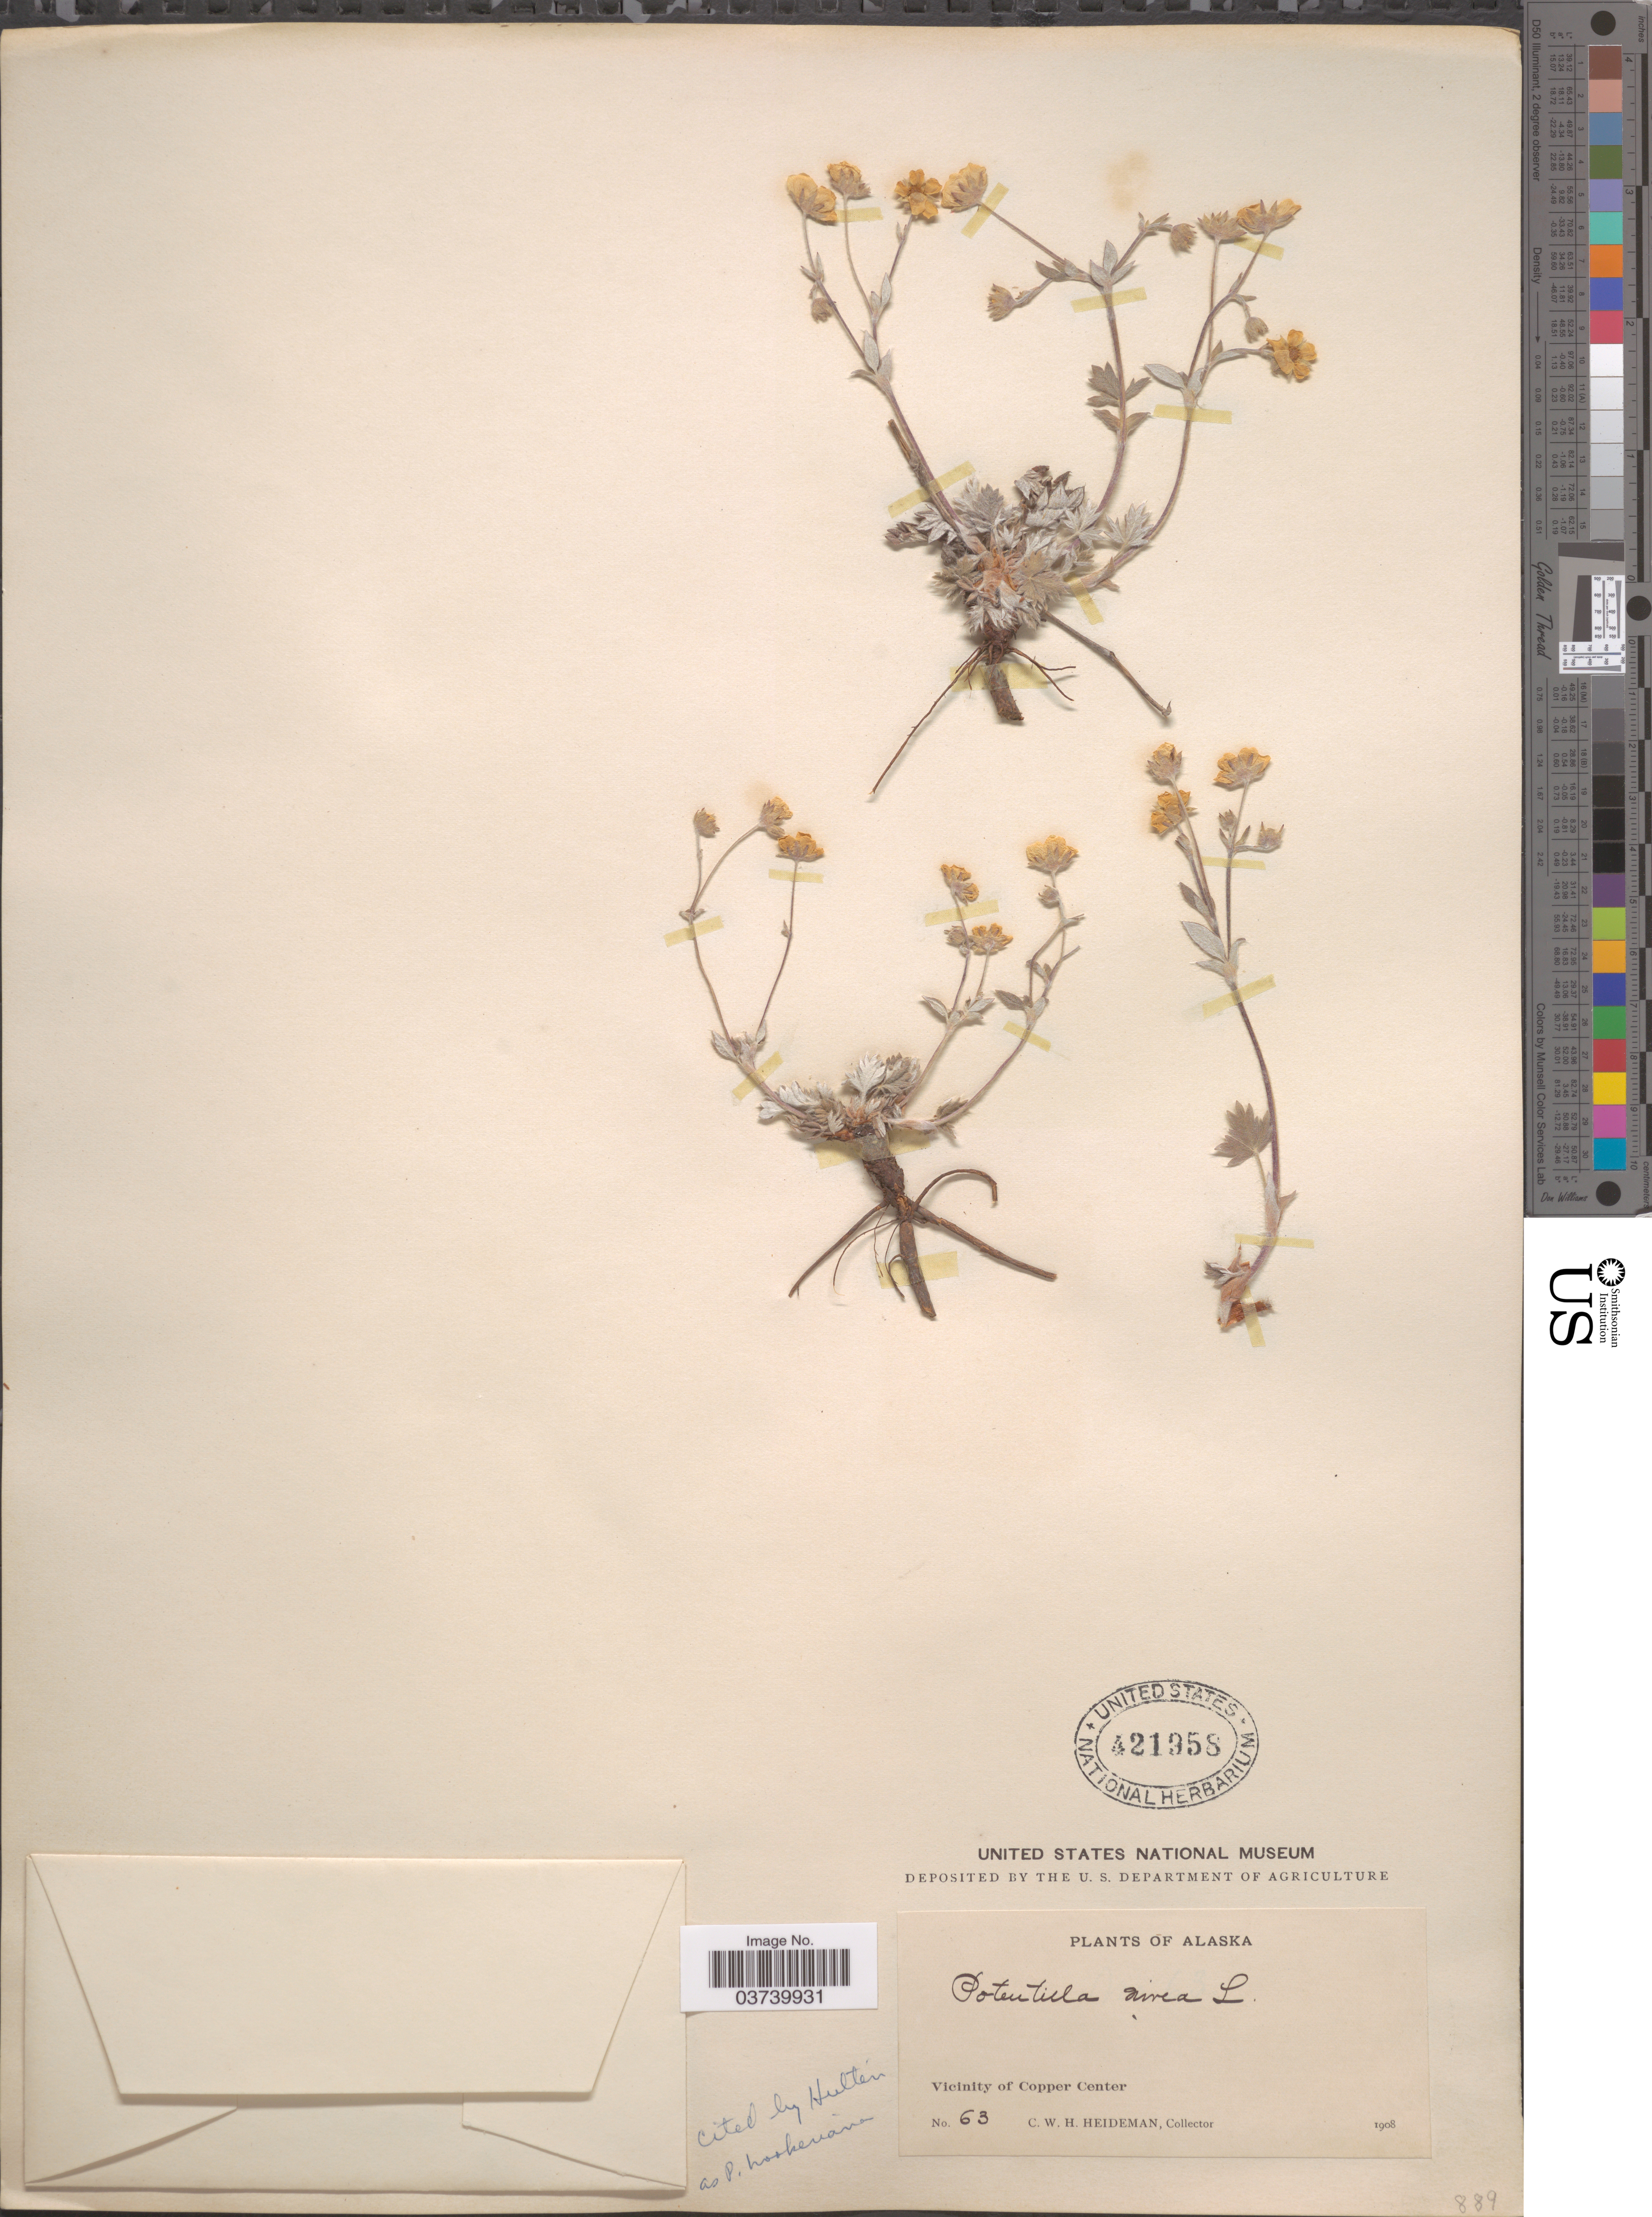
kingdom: Plantae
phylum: Tracheophyta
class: Magnoliopsida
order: Rosales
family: Rosaceae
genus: Potentilla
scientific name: Potentilla hookeriana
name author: F. Lehm.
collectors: C. Heideman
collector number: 63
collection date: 1908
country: United States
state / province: Alaska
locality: Vicinity of Copper Center.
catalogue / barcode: US 421958